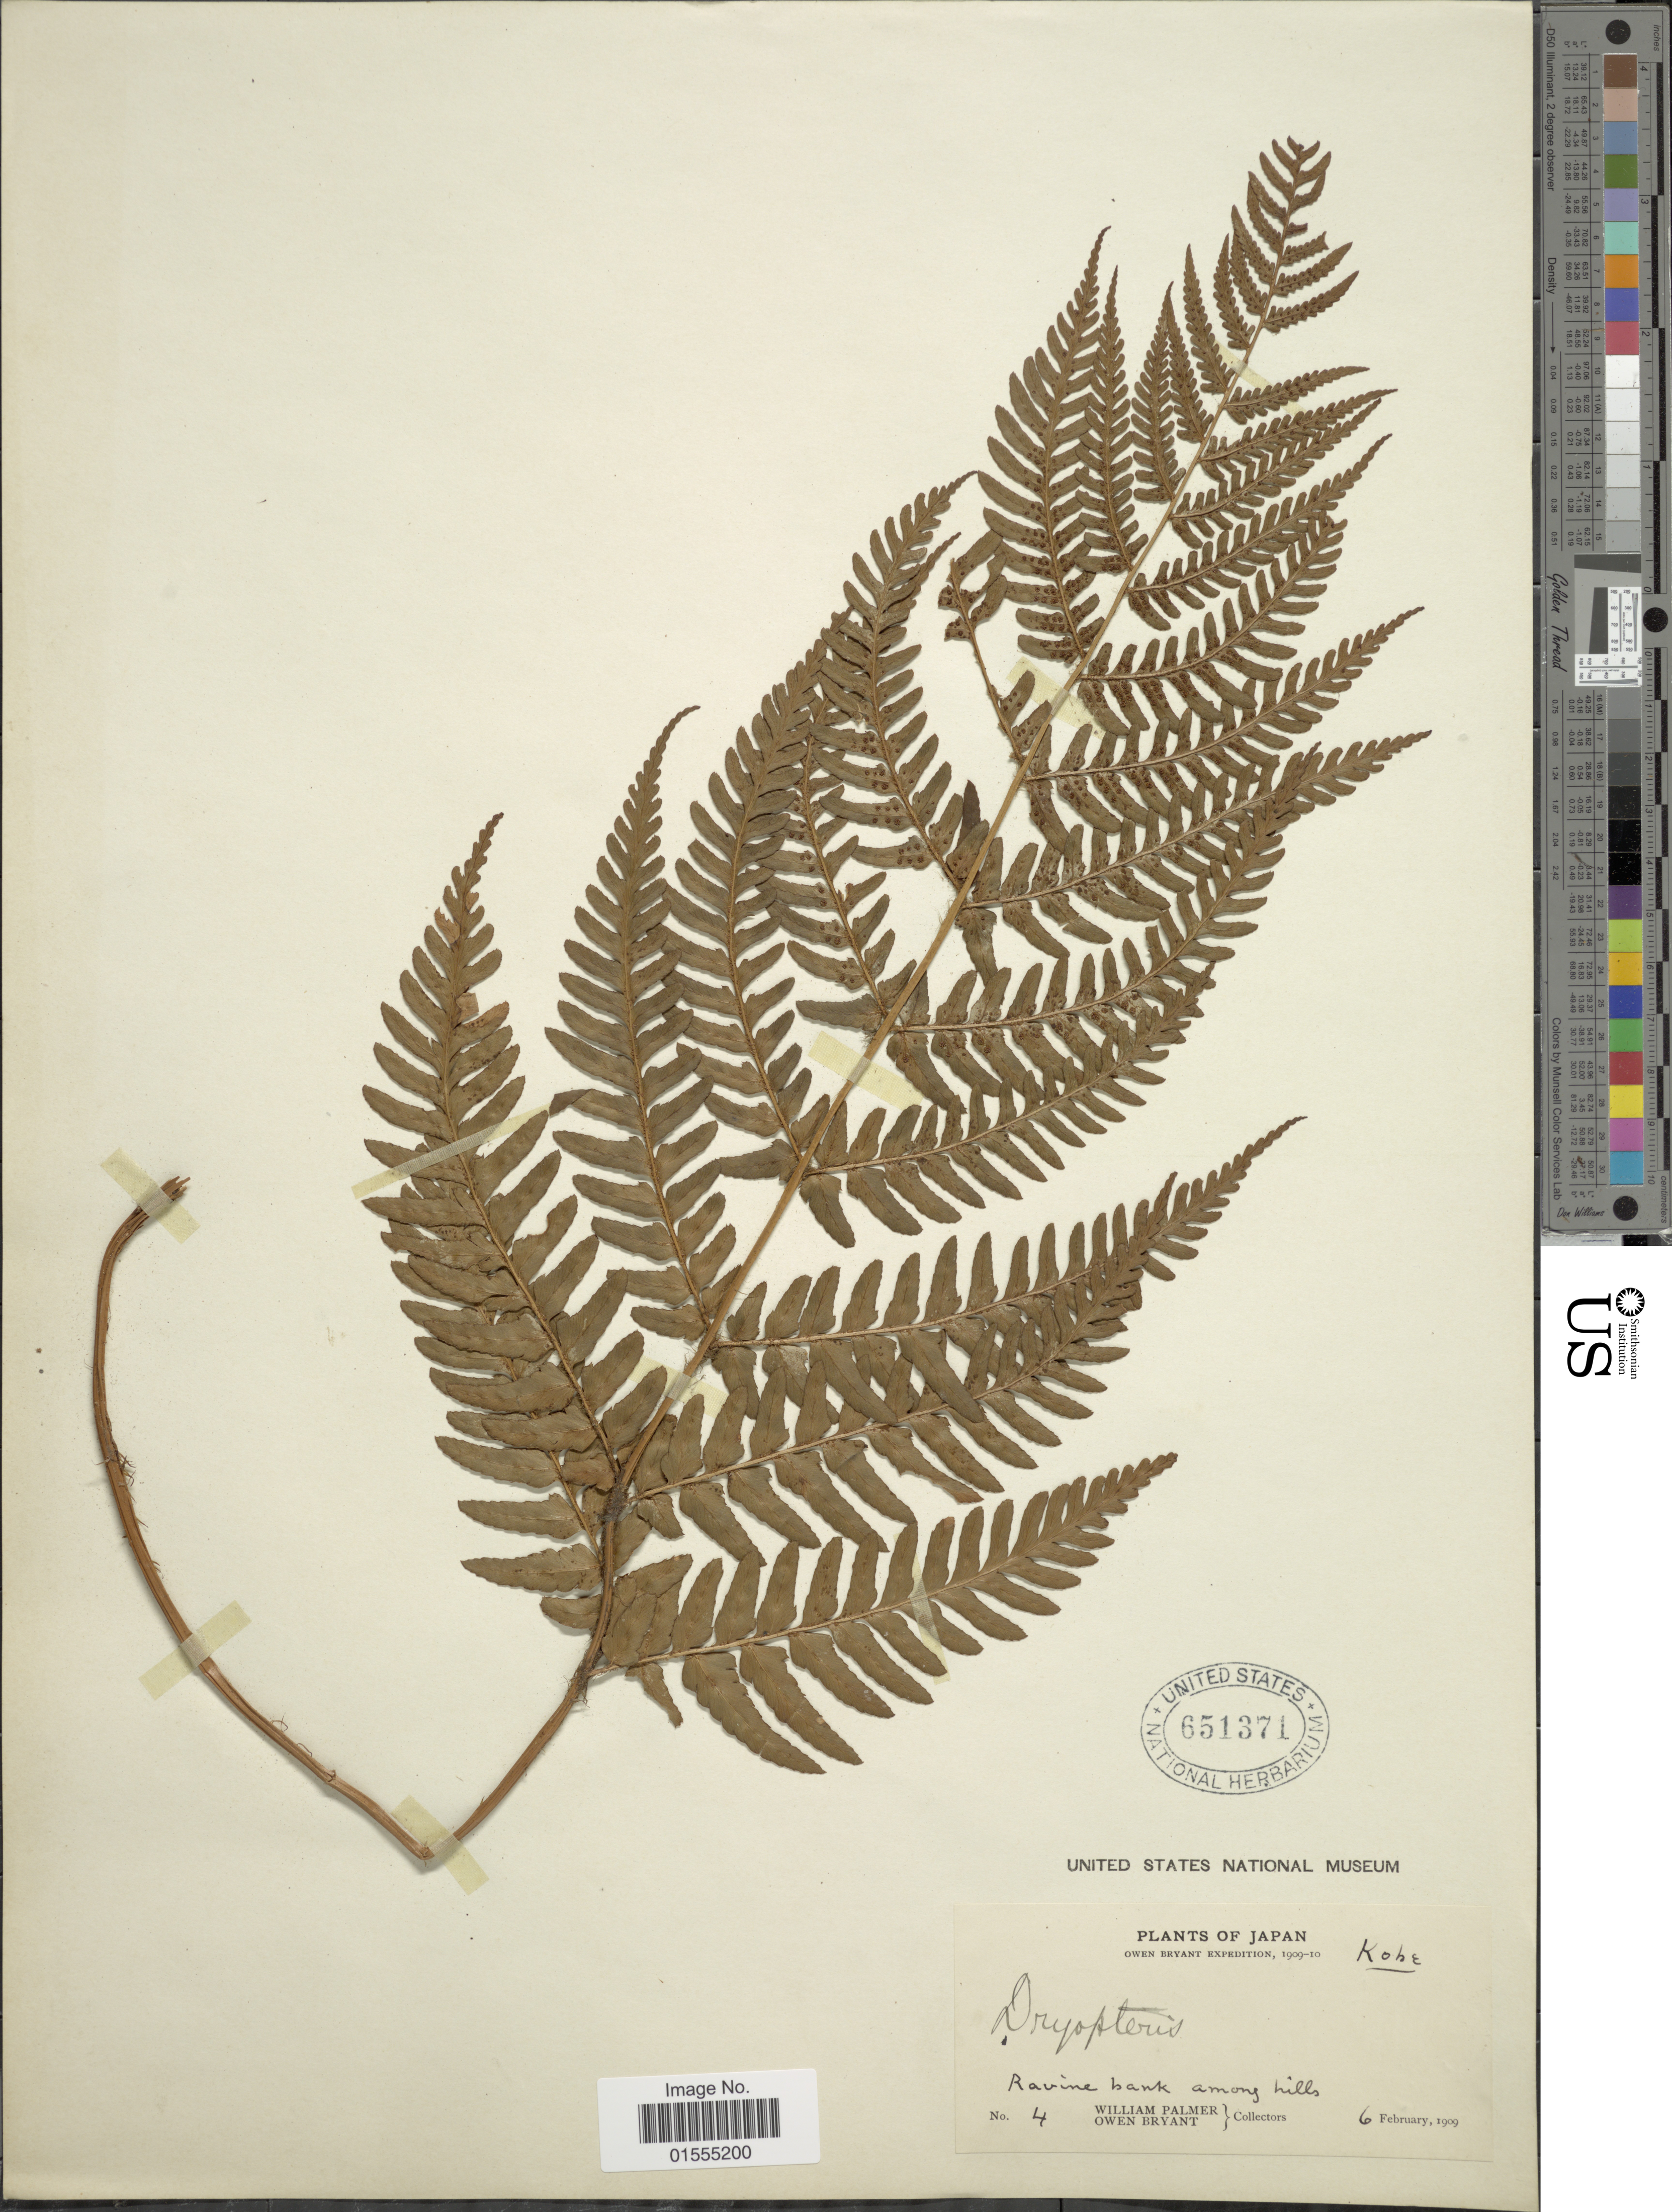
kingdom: Plantae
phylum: Tracheophyta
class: Polypodiopsida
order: Polypodiales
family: Dryopteridaceae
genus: Dryopteris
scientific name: Dryopteris varia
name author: (L.) Kuntze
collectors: W. Palmer & O. Bryant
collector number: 4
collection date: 1909-02-06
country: Japan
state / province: Hyogo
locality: Kobe, Ravine bank among hills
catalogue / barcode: US 651371